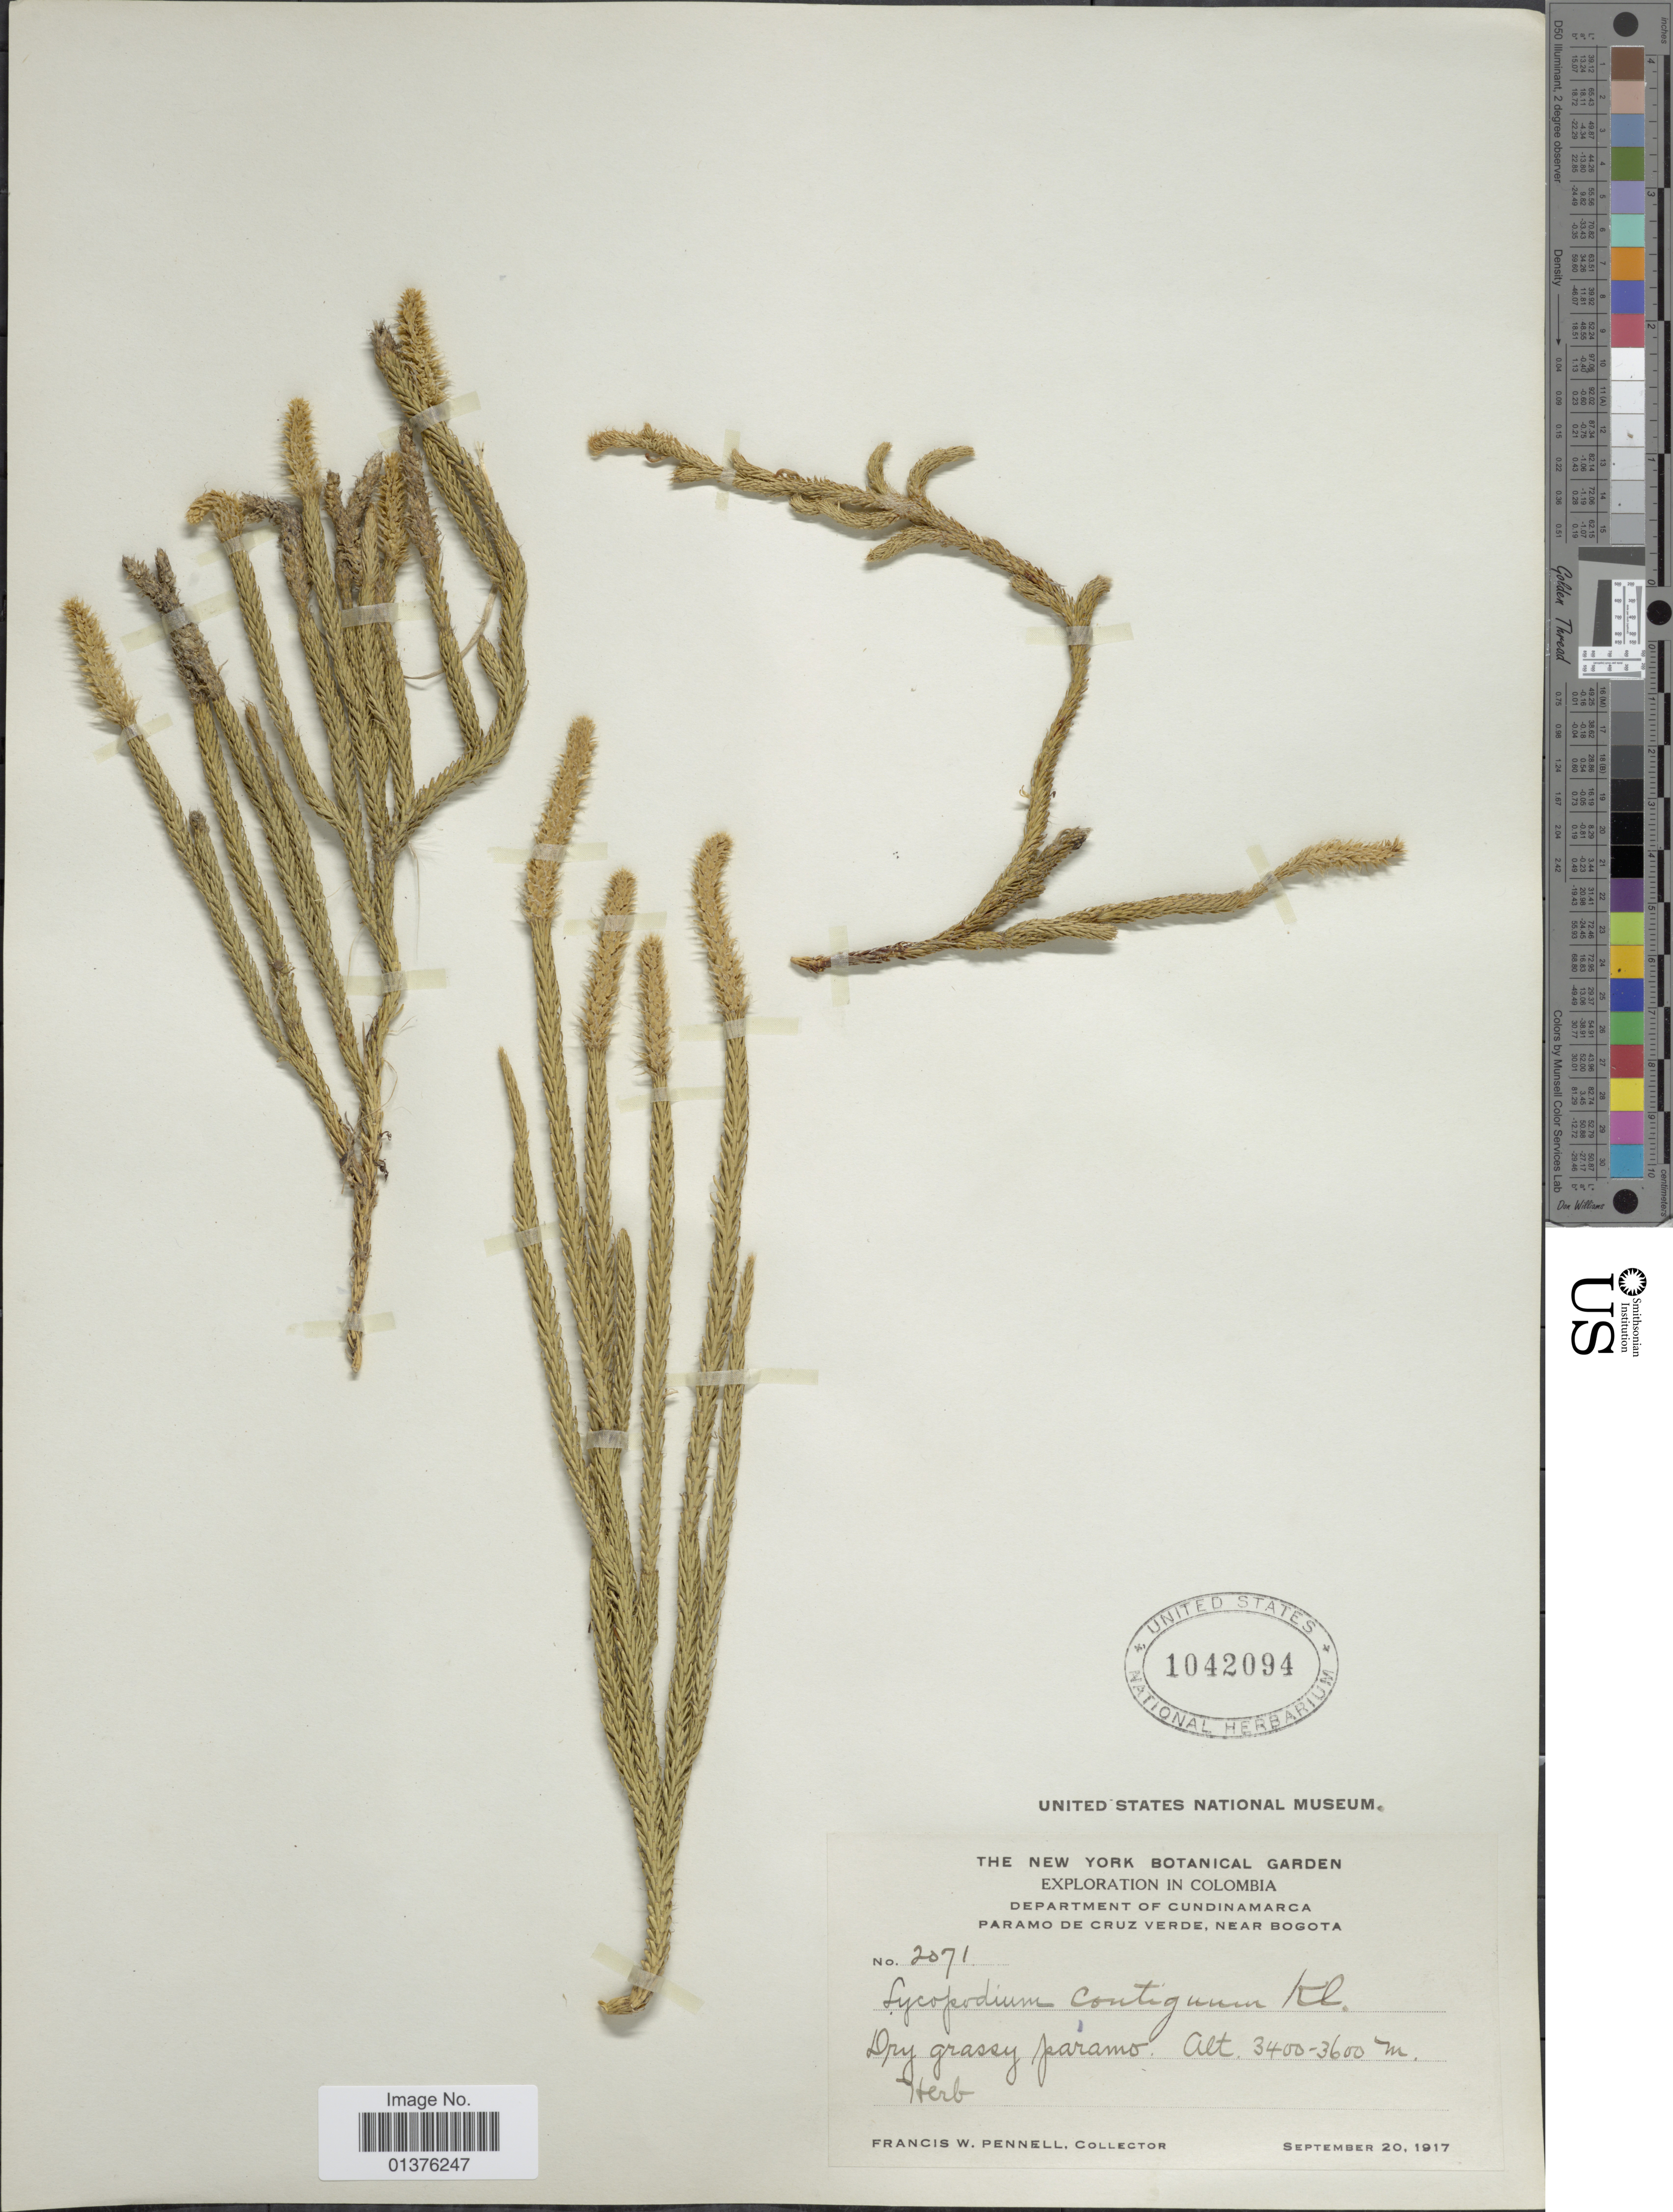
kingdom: Plantae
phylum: Tracheophyta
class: Lycopodiopsida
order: Lycopodiales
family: Lycopodiaceae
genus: Lycopodium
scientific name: Lycopodium clavatum subsp. contiguum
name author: (Klotzsch) B. Øllg.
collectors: F. W. Pennell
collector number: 2071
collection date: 1917-09-20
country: Colombia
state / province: Cundinamarca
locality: Paramo de Cruz Verde, near Bogota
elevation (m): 3400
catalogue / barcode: US 1042094